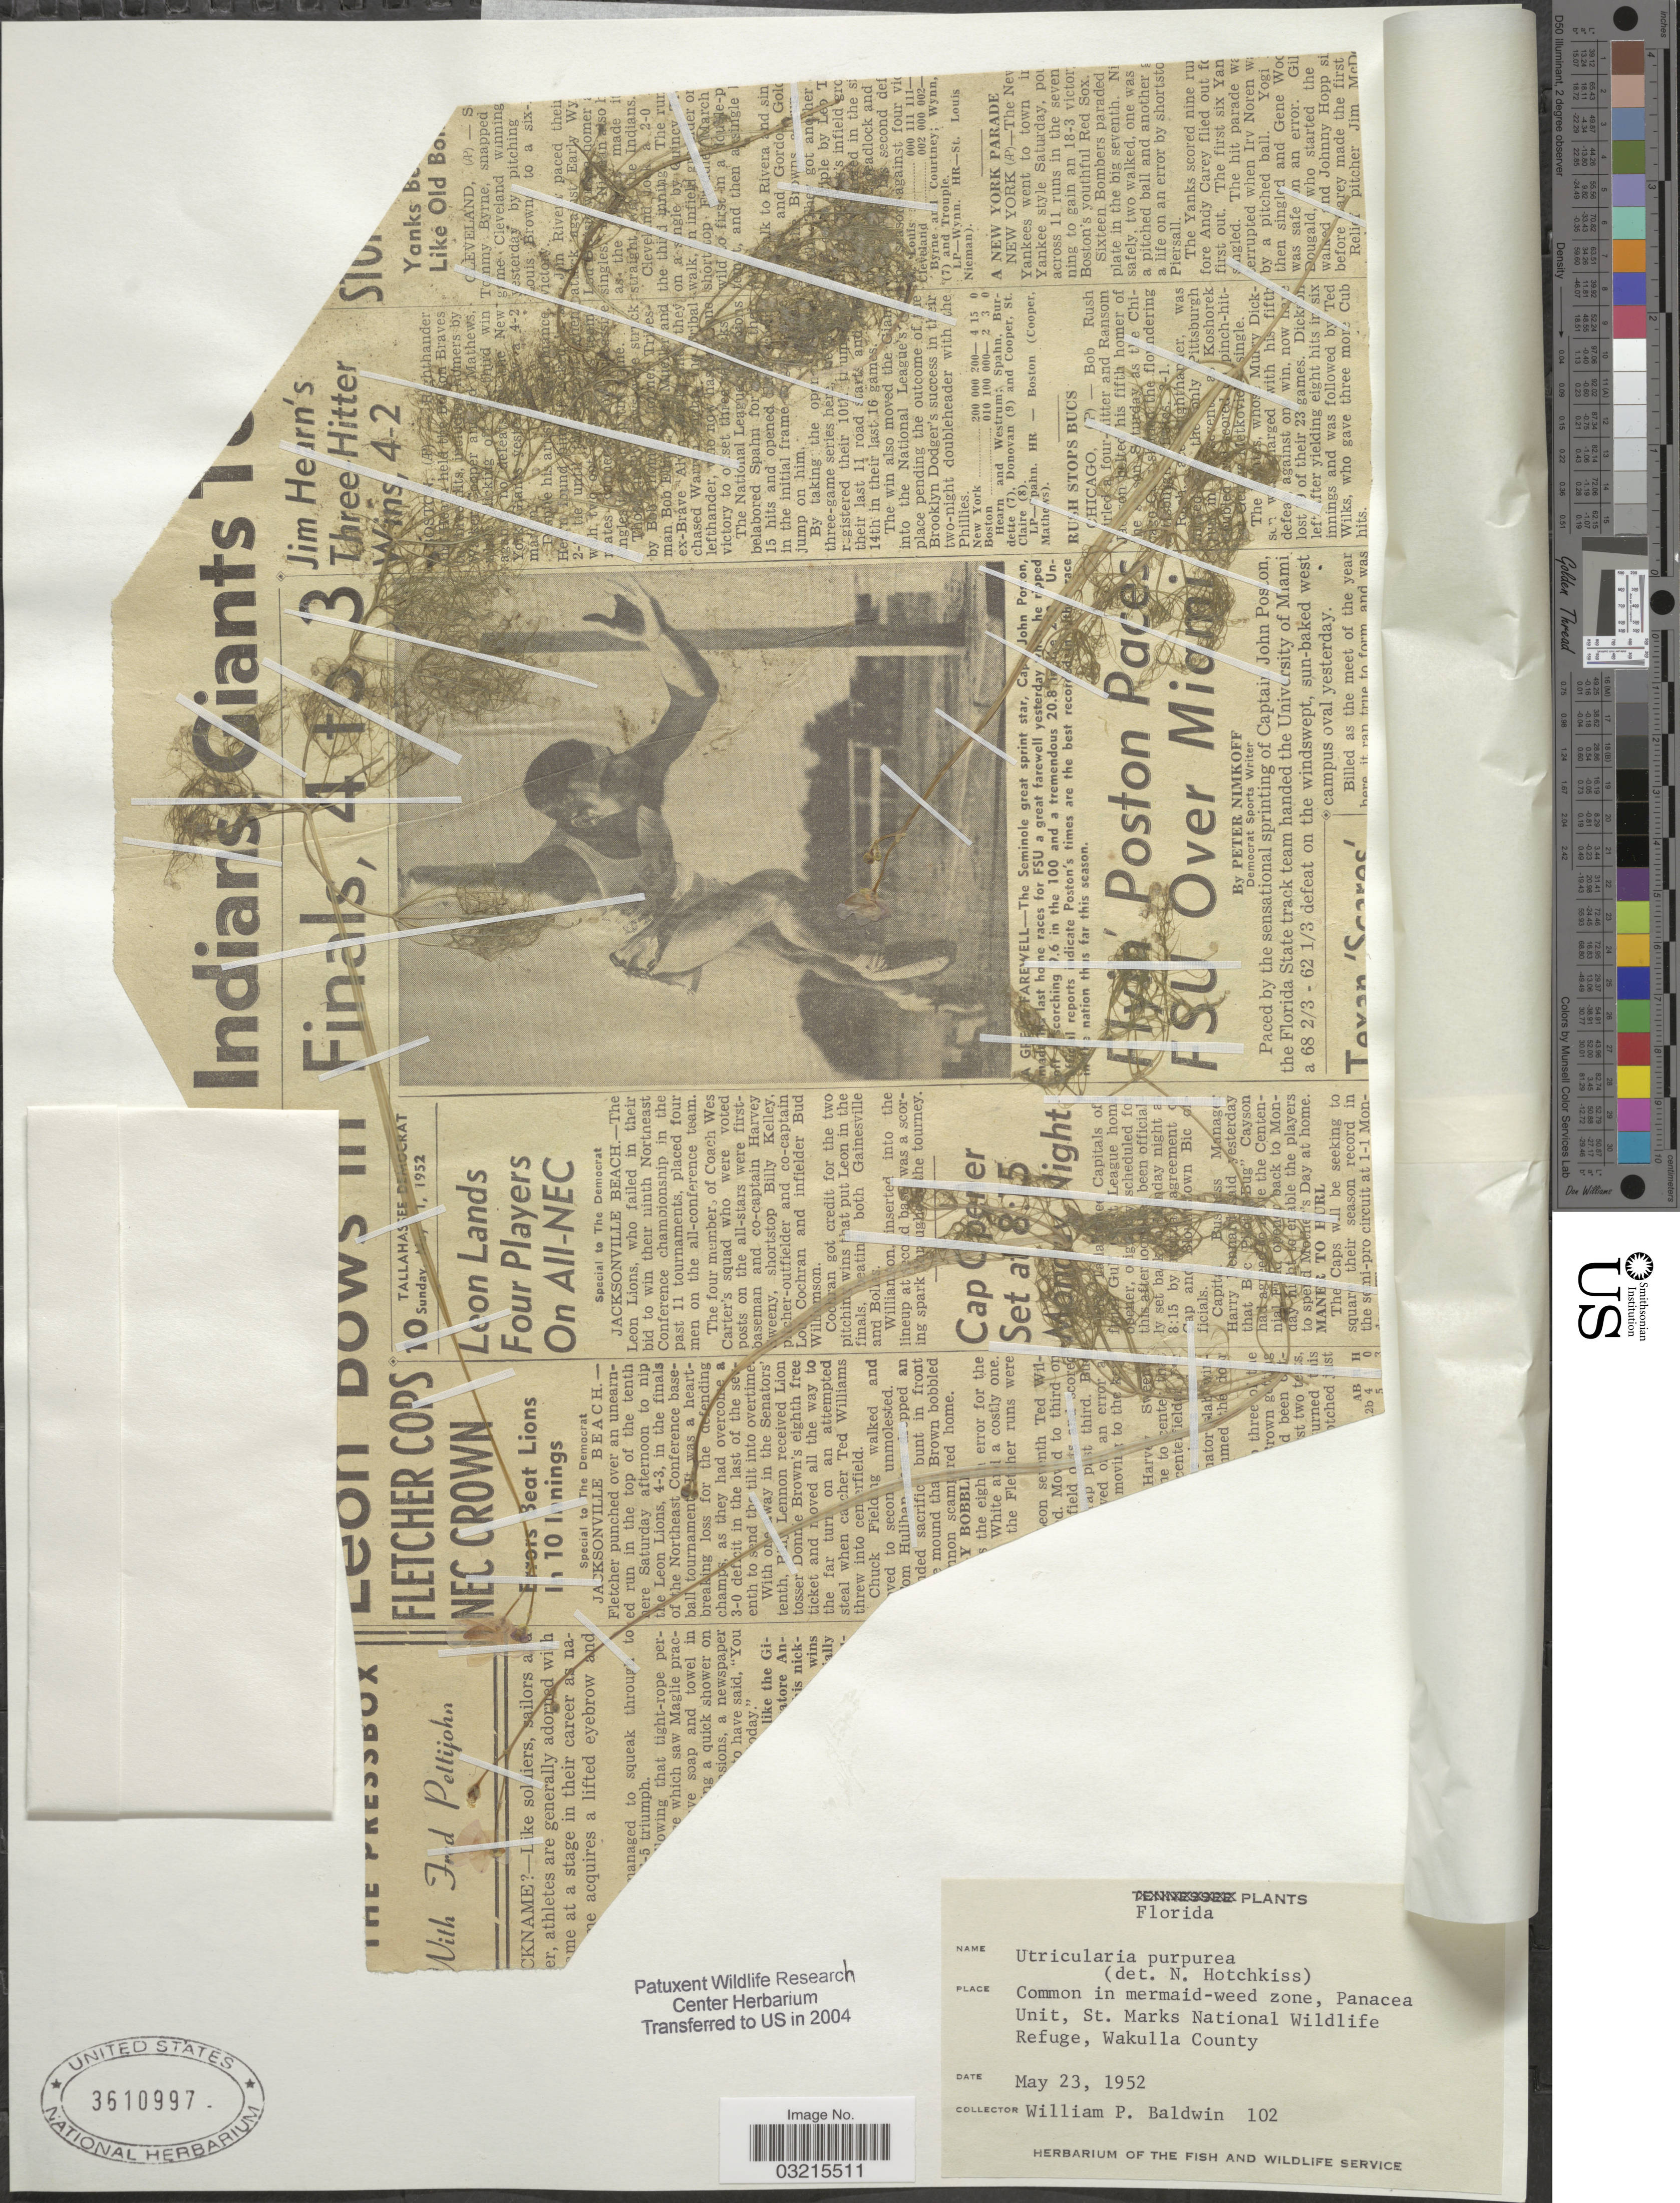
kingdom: Plantae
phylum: Tracheophyta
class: Magnoliopsida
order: Lamiales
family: Lentibulariaceae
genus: Utricularia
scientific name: Utricularia purpurea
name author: Walter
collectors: W. Baldwin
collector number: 102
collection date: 1952-05-23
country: United States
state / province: Florida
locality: Common in mermaid-weed zone, Panacea Unit, St. Marks National Wildlife Refuge, Wakulla County.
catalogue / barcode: US 3610997